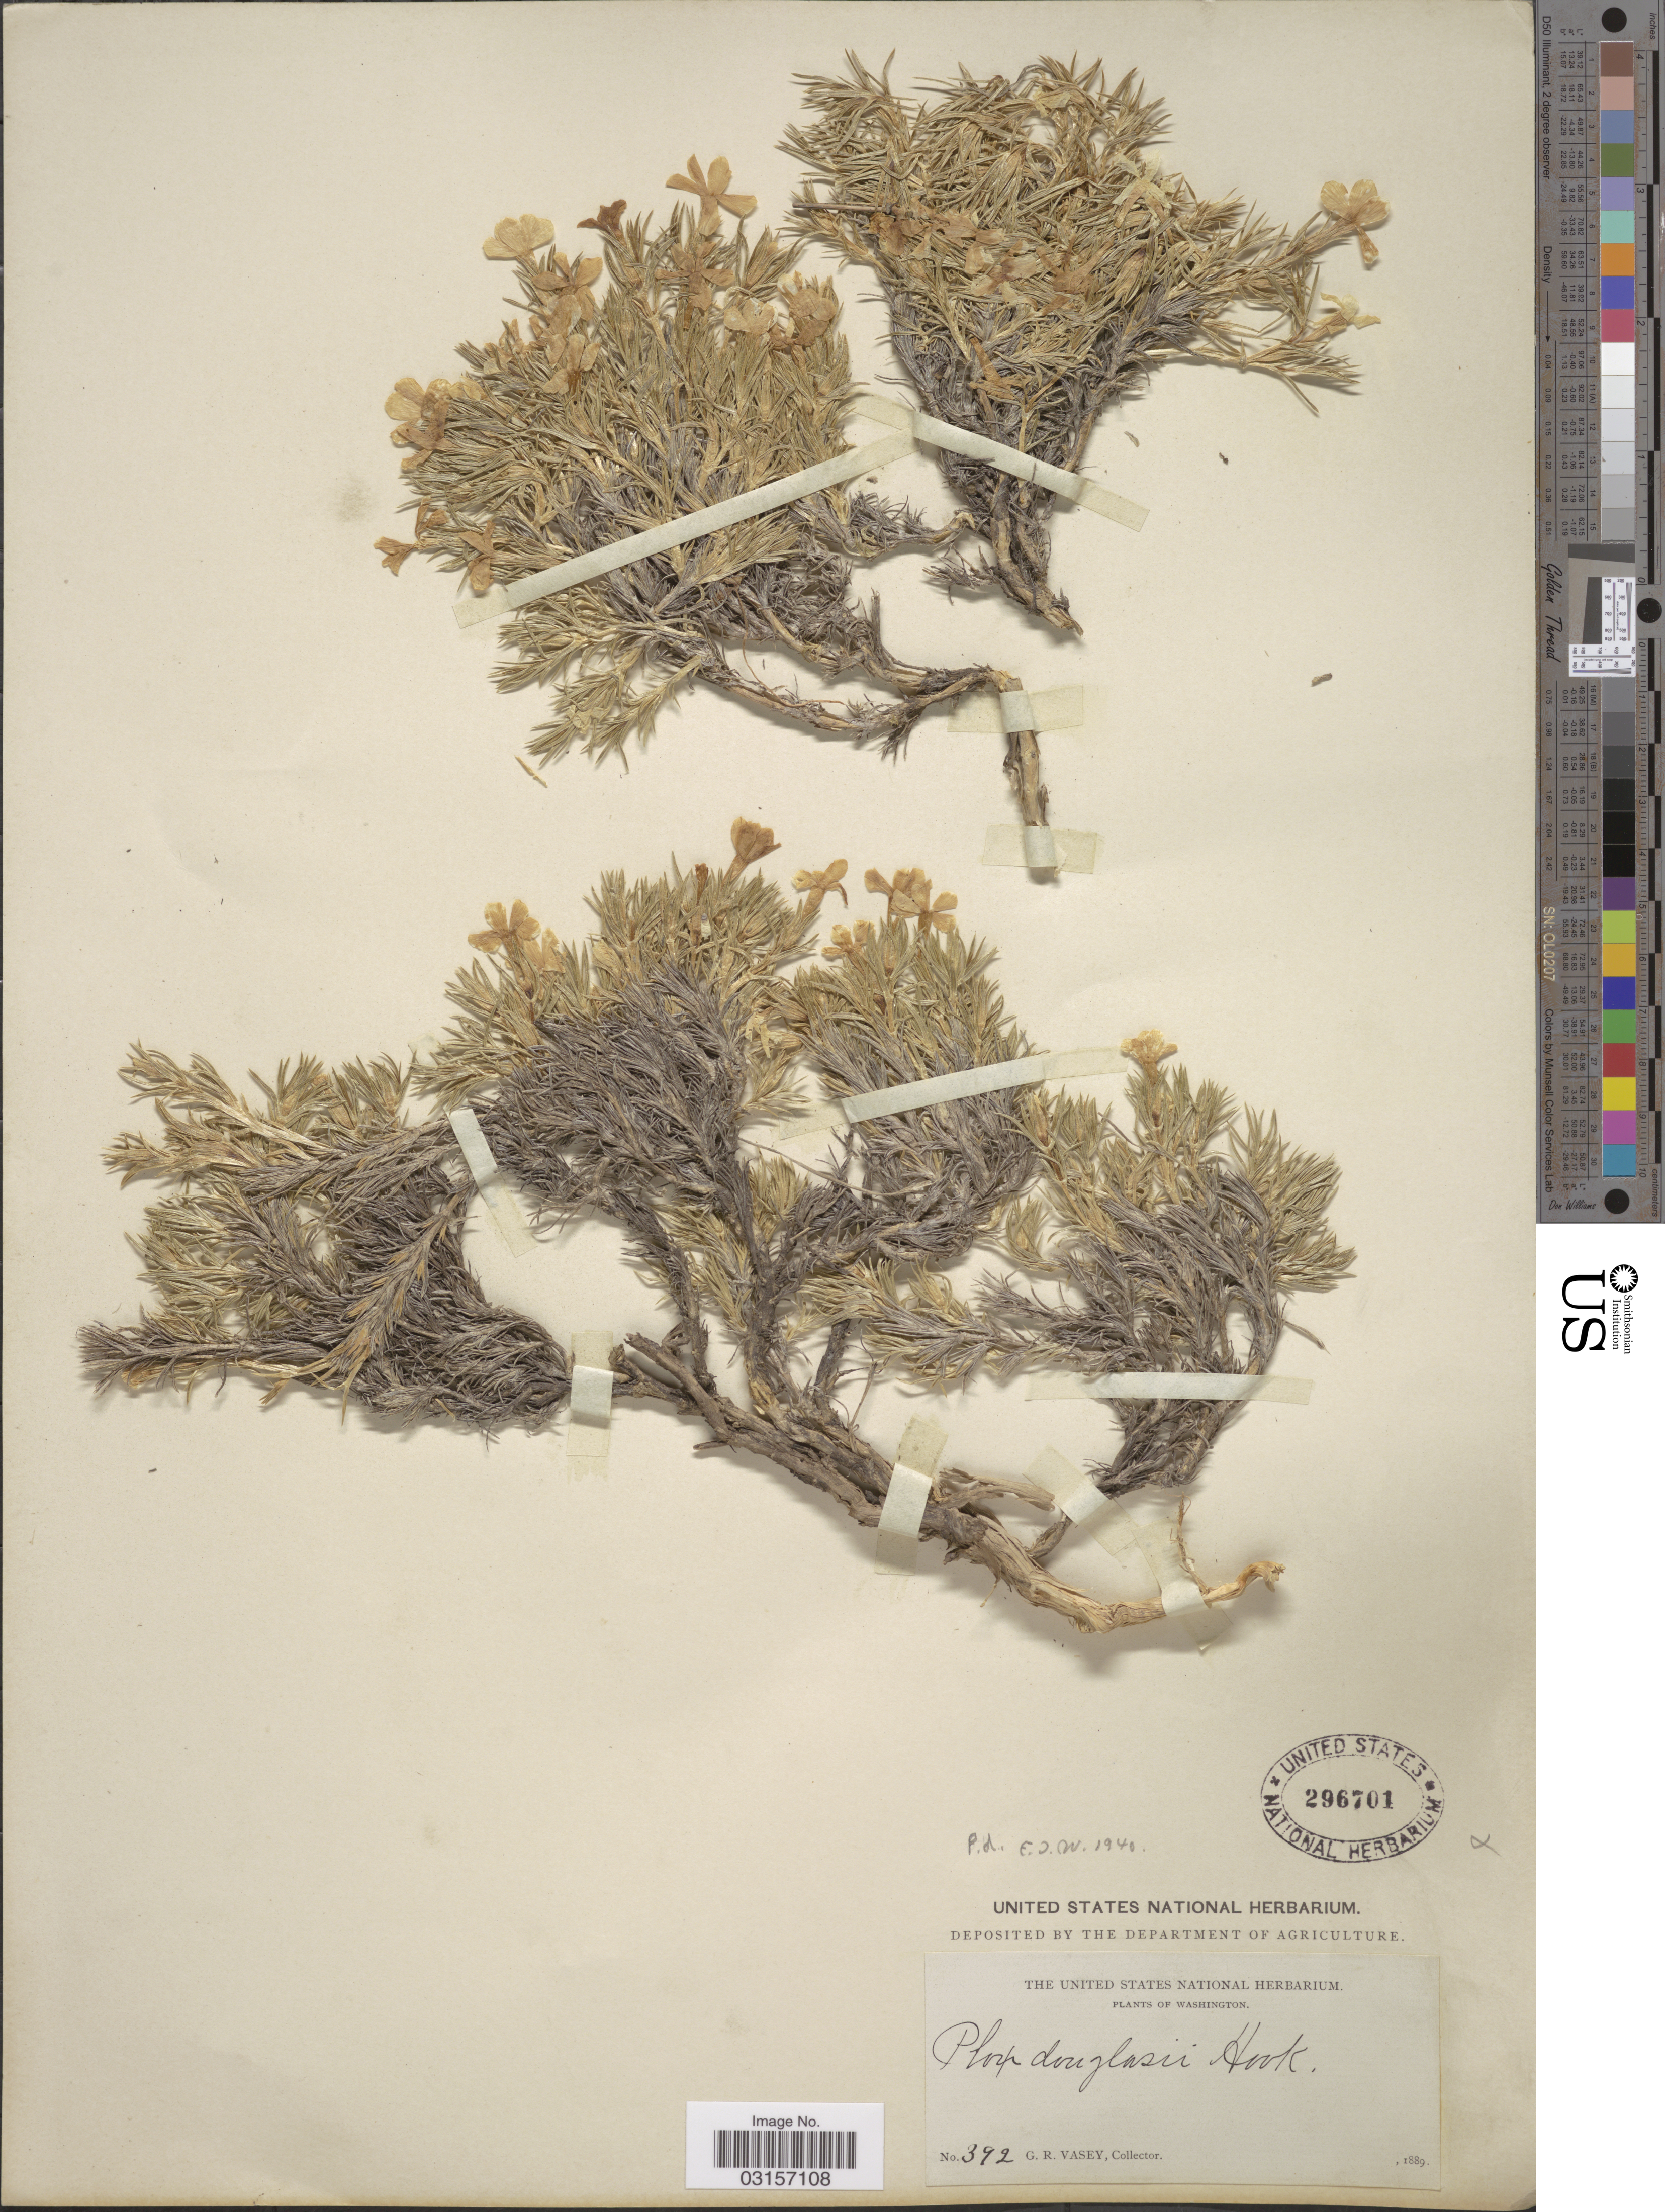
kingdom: Plantae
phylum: Tracheophyta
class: Magnoliopsida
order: Ericales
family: Polemoniaceae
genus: Phlox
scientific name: Phlox caespitosa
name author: Nutt.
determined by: Mayfield, M. H.; Ferguson, C. J.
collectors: G. R. Vasey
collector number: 392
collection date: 1889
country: United States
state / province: Washington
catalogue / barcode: US 296701